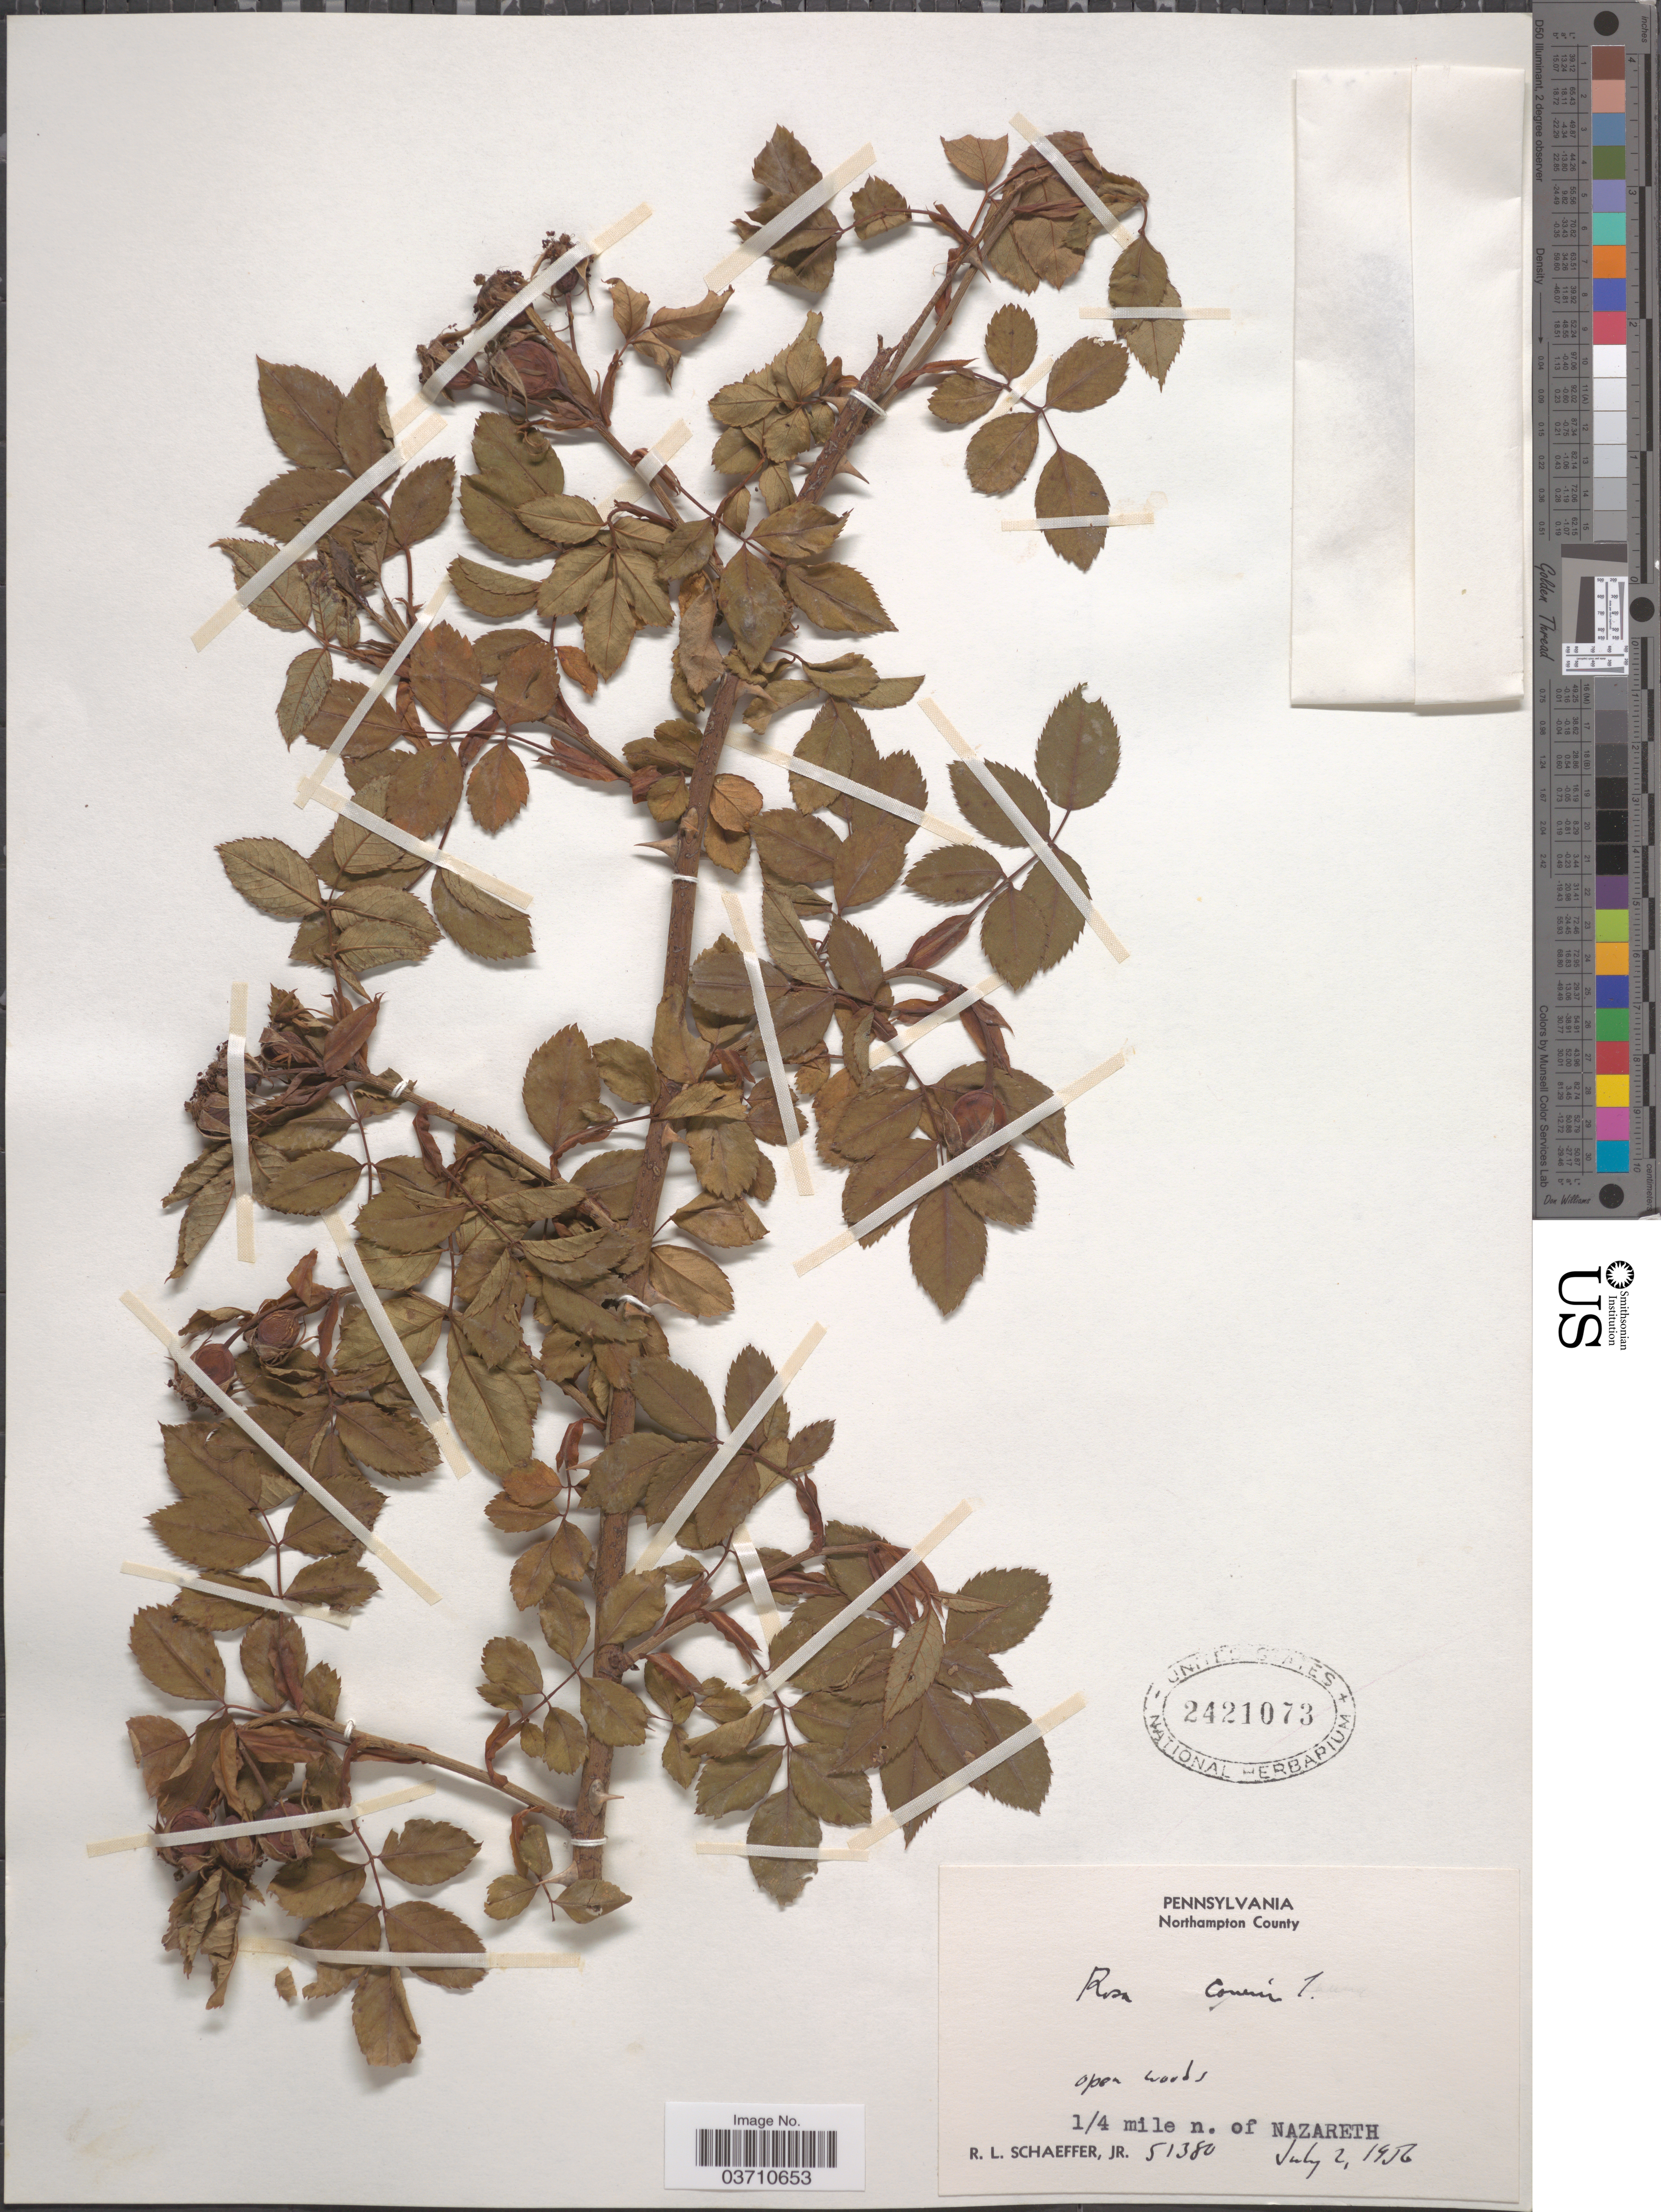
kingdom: Plantae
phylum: Tracheophyta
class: Magnoliopsida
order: Rosales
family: Rosaceae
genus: Rosa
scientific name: Rosa canina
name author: L.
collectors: R. L. Schaeffer Jr.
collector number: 51380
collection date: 1956-07-02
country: United States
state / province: Pennsylvania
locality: Northampton County. ¼ mile n. of Nazareth.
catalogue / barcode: US 2421073